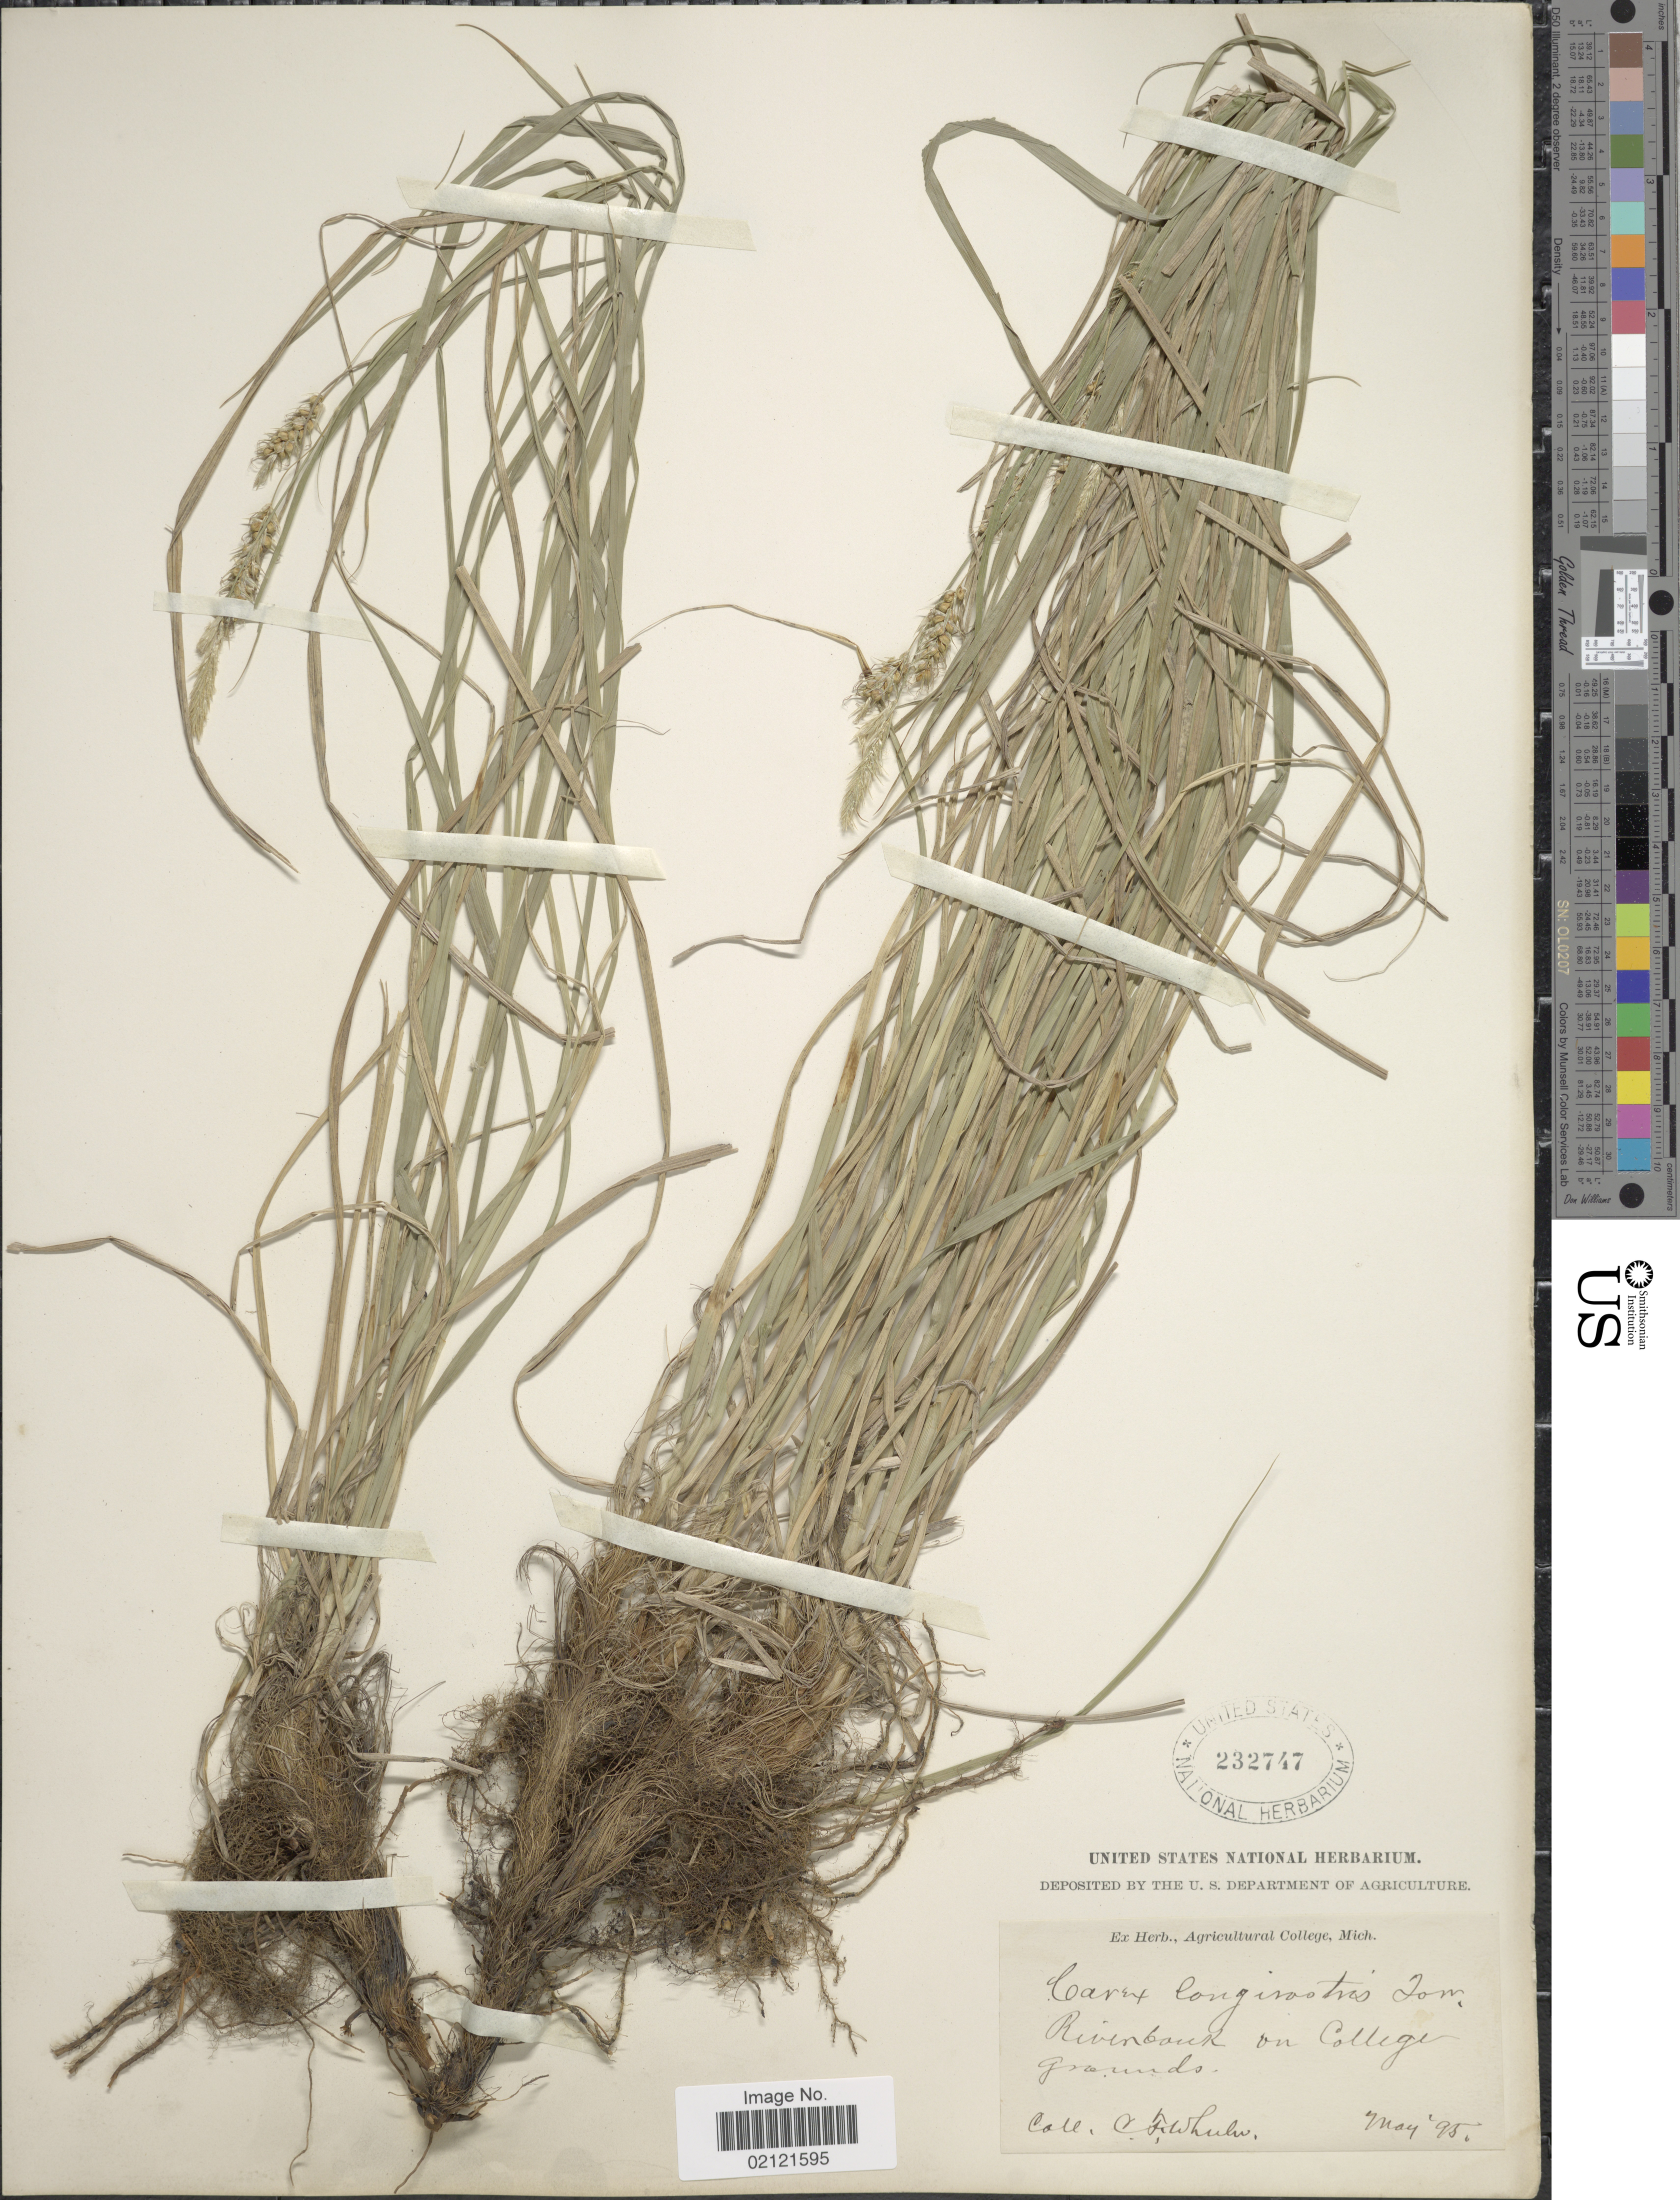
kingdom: Plantae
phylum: Tracheophyta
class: Liliopsida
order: Poales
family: Cyperaceae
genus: Carex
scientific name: Carex sprengelii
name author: Dewey ex Spreng.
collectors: C. Wheeler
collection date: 1895-05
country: United States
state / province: Michigan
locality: River bank on College grounds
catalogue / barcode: US 232747